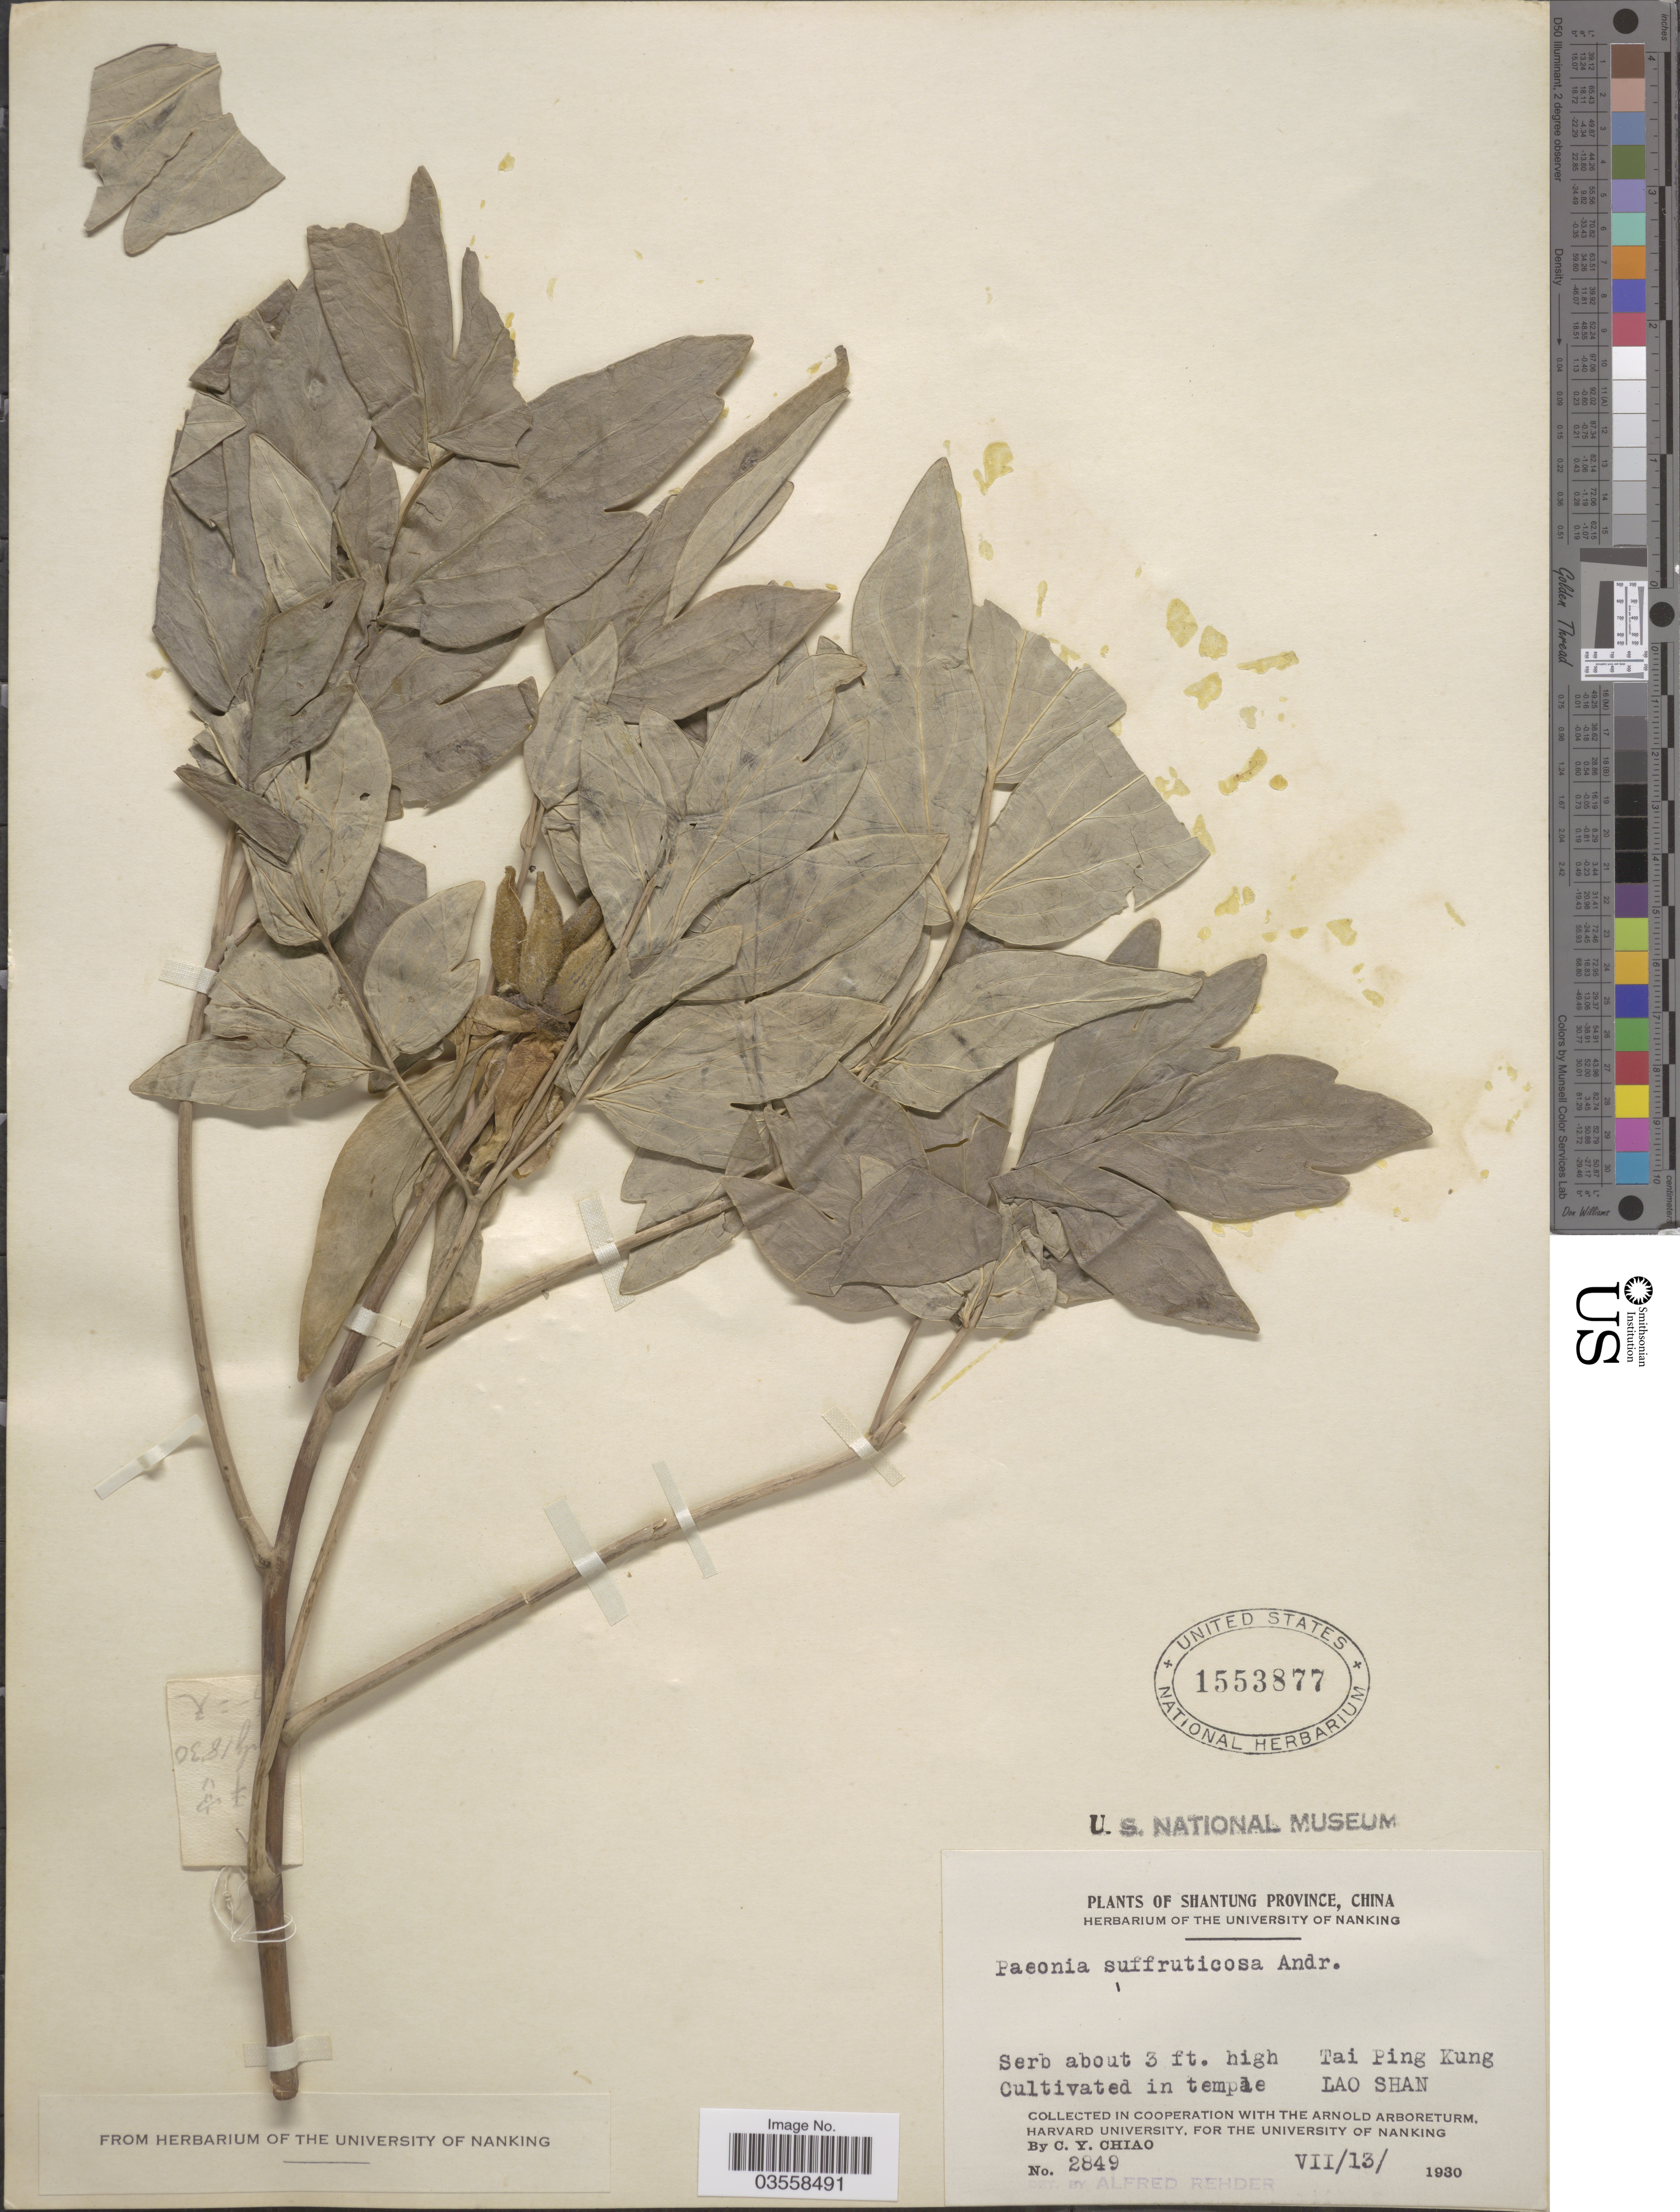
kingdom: Plantae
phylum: Tracheophyta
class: Magnoliopsida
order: Saxifragales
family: Paeoniaceae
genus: Paeonia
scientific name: Paeonia x suffruticosa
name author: Andrews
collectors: C. Y. Chiao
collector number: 2849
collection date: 1930-07-13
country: China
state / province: Shandong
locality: Shantung Province. Tai Ping Kund. Lao Shan.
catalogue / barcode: US 1553877